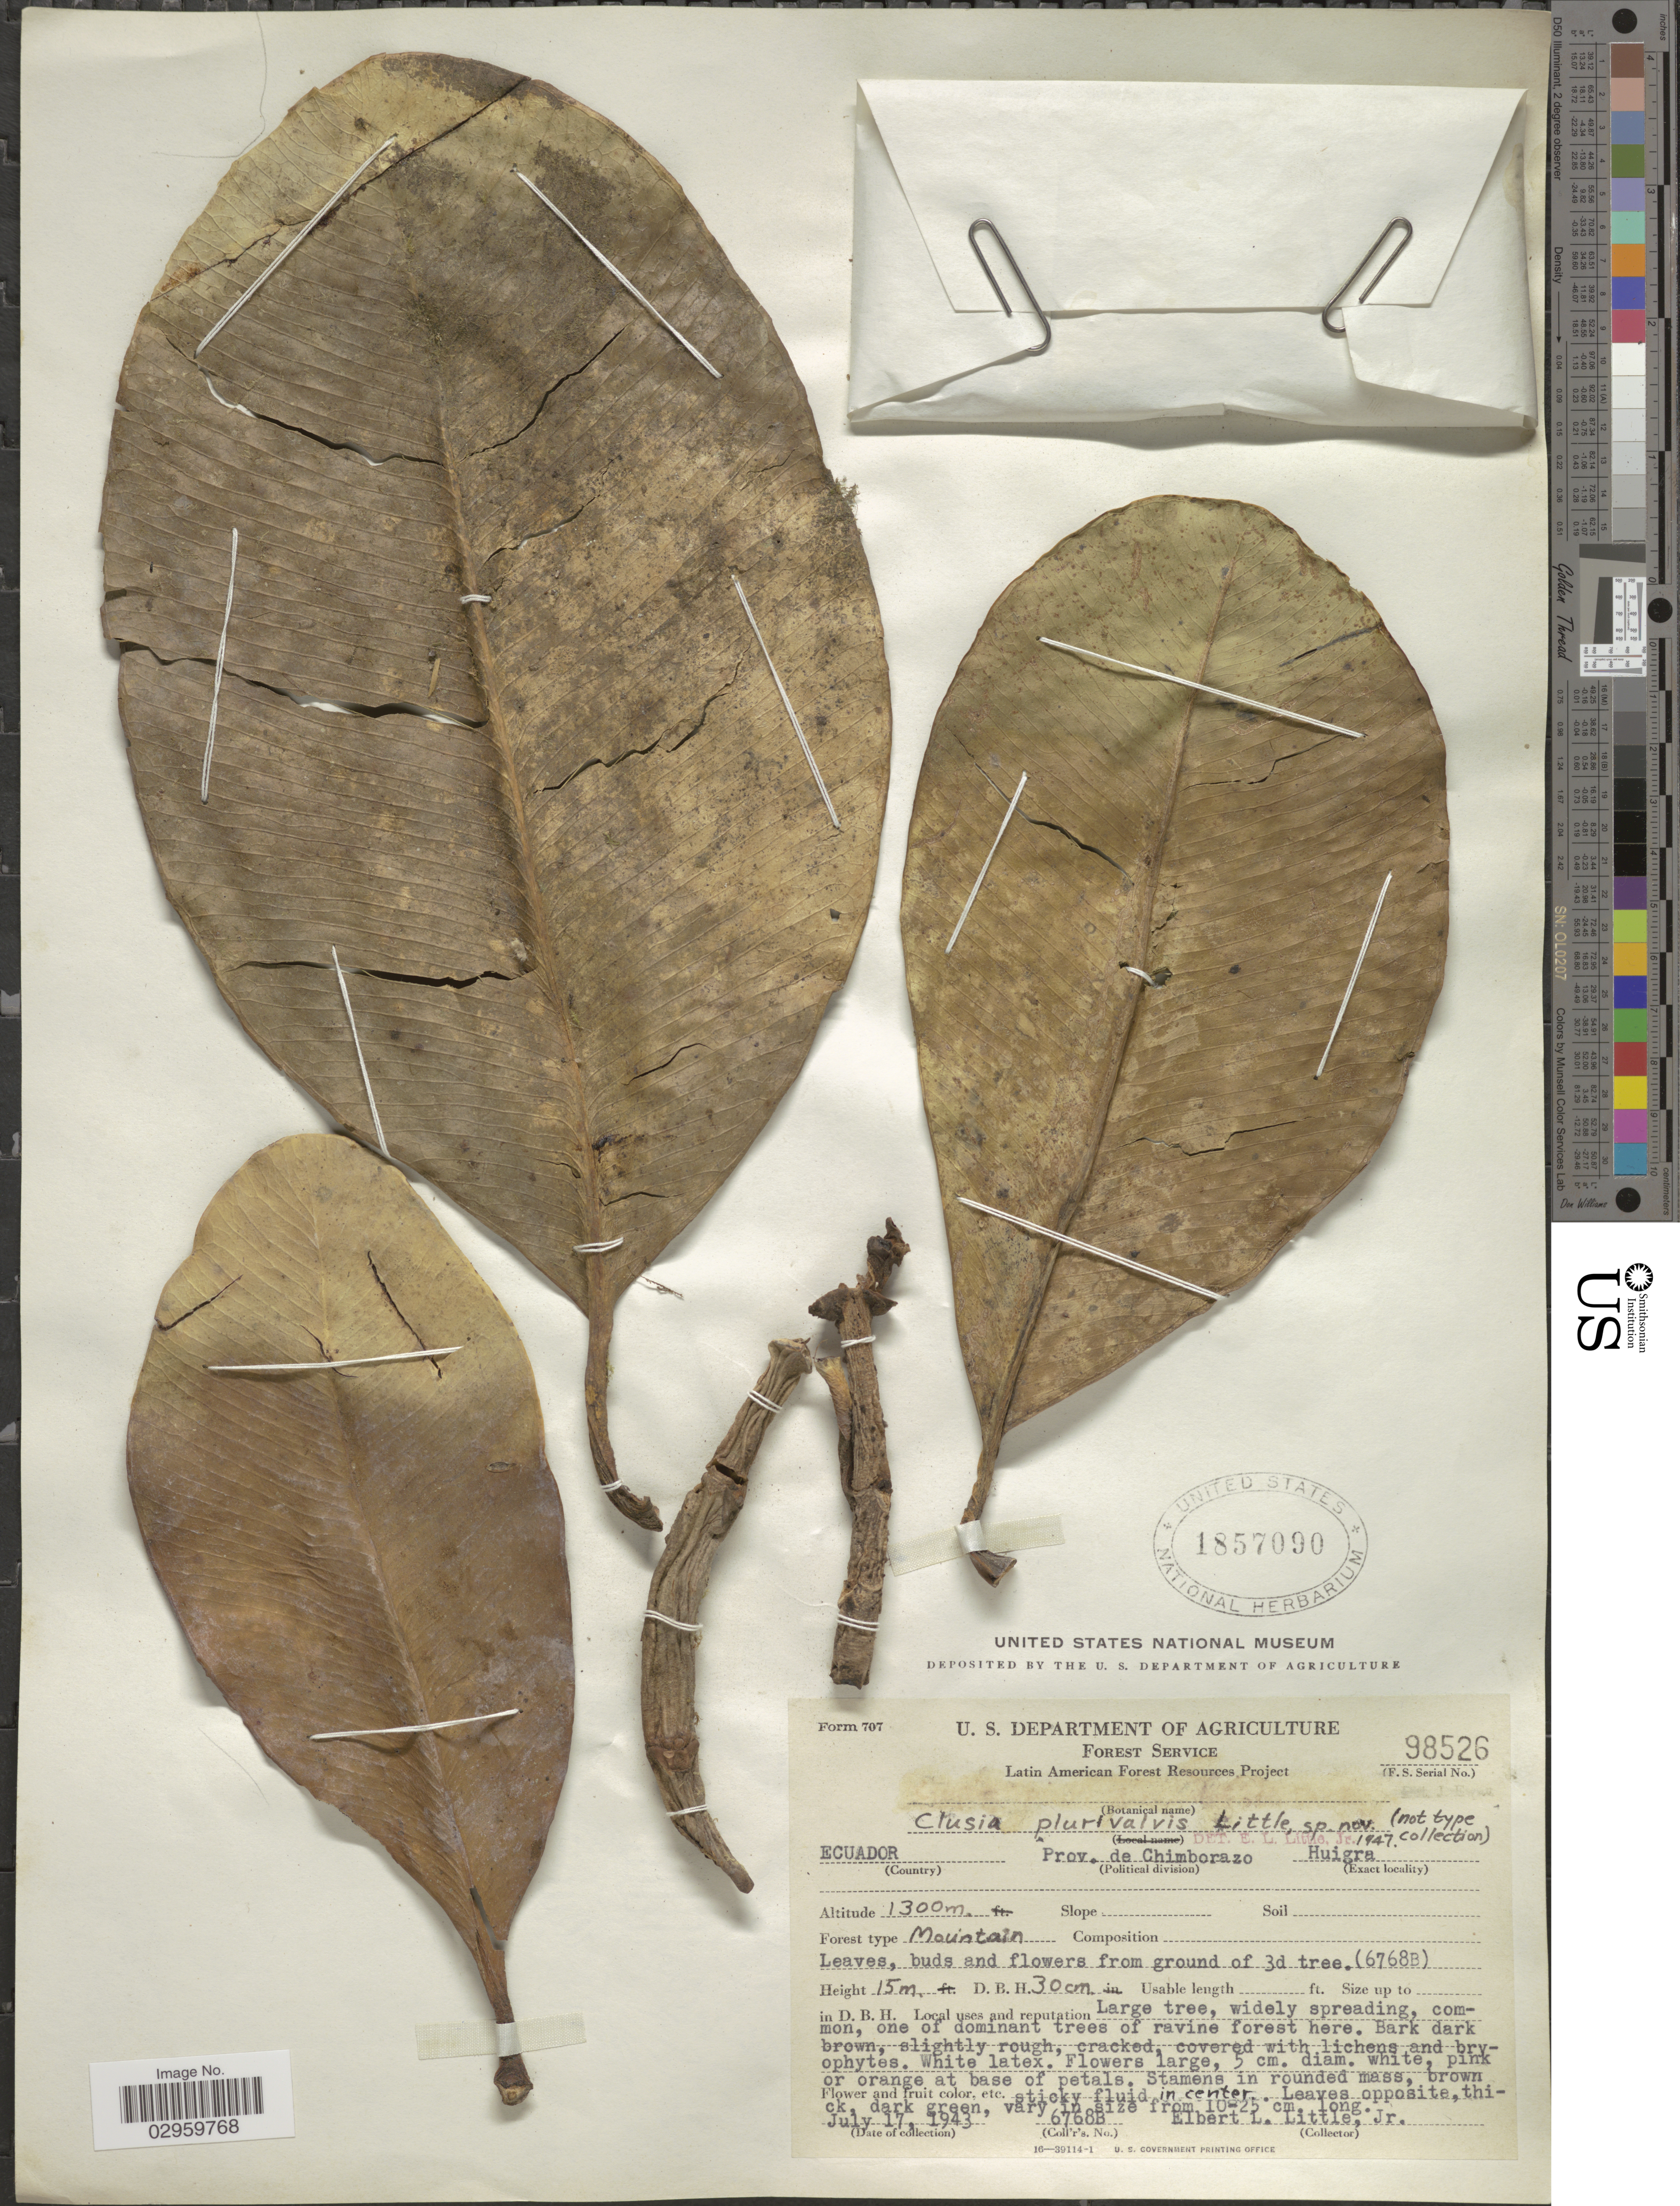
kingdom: Plantae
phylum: Tracheophyta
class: Magnoliopsida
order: Malpighiales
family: Clusiaceae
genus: Clusia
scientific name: Clusia plurivalvis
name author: Little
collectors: E. L. Little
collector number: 6768B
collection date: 1943-07-17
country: Ecuador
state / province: Chimborazo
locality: Huigra.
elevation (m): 1300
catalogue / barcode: US 1857090